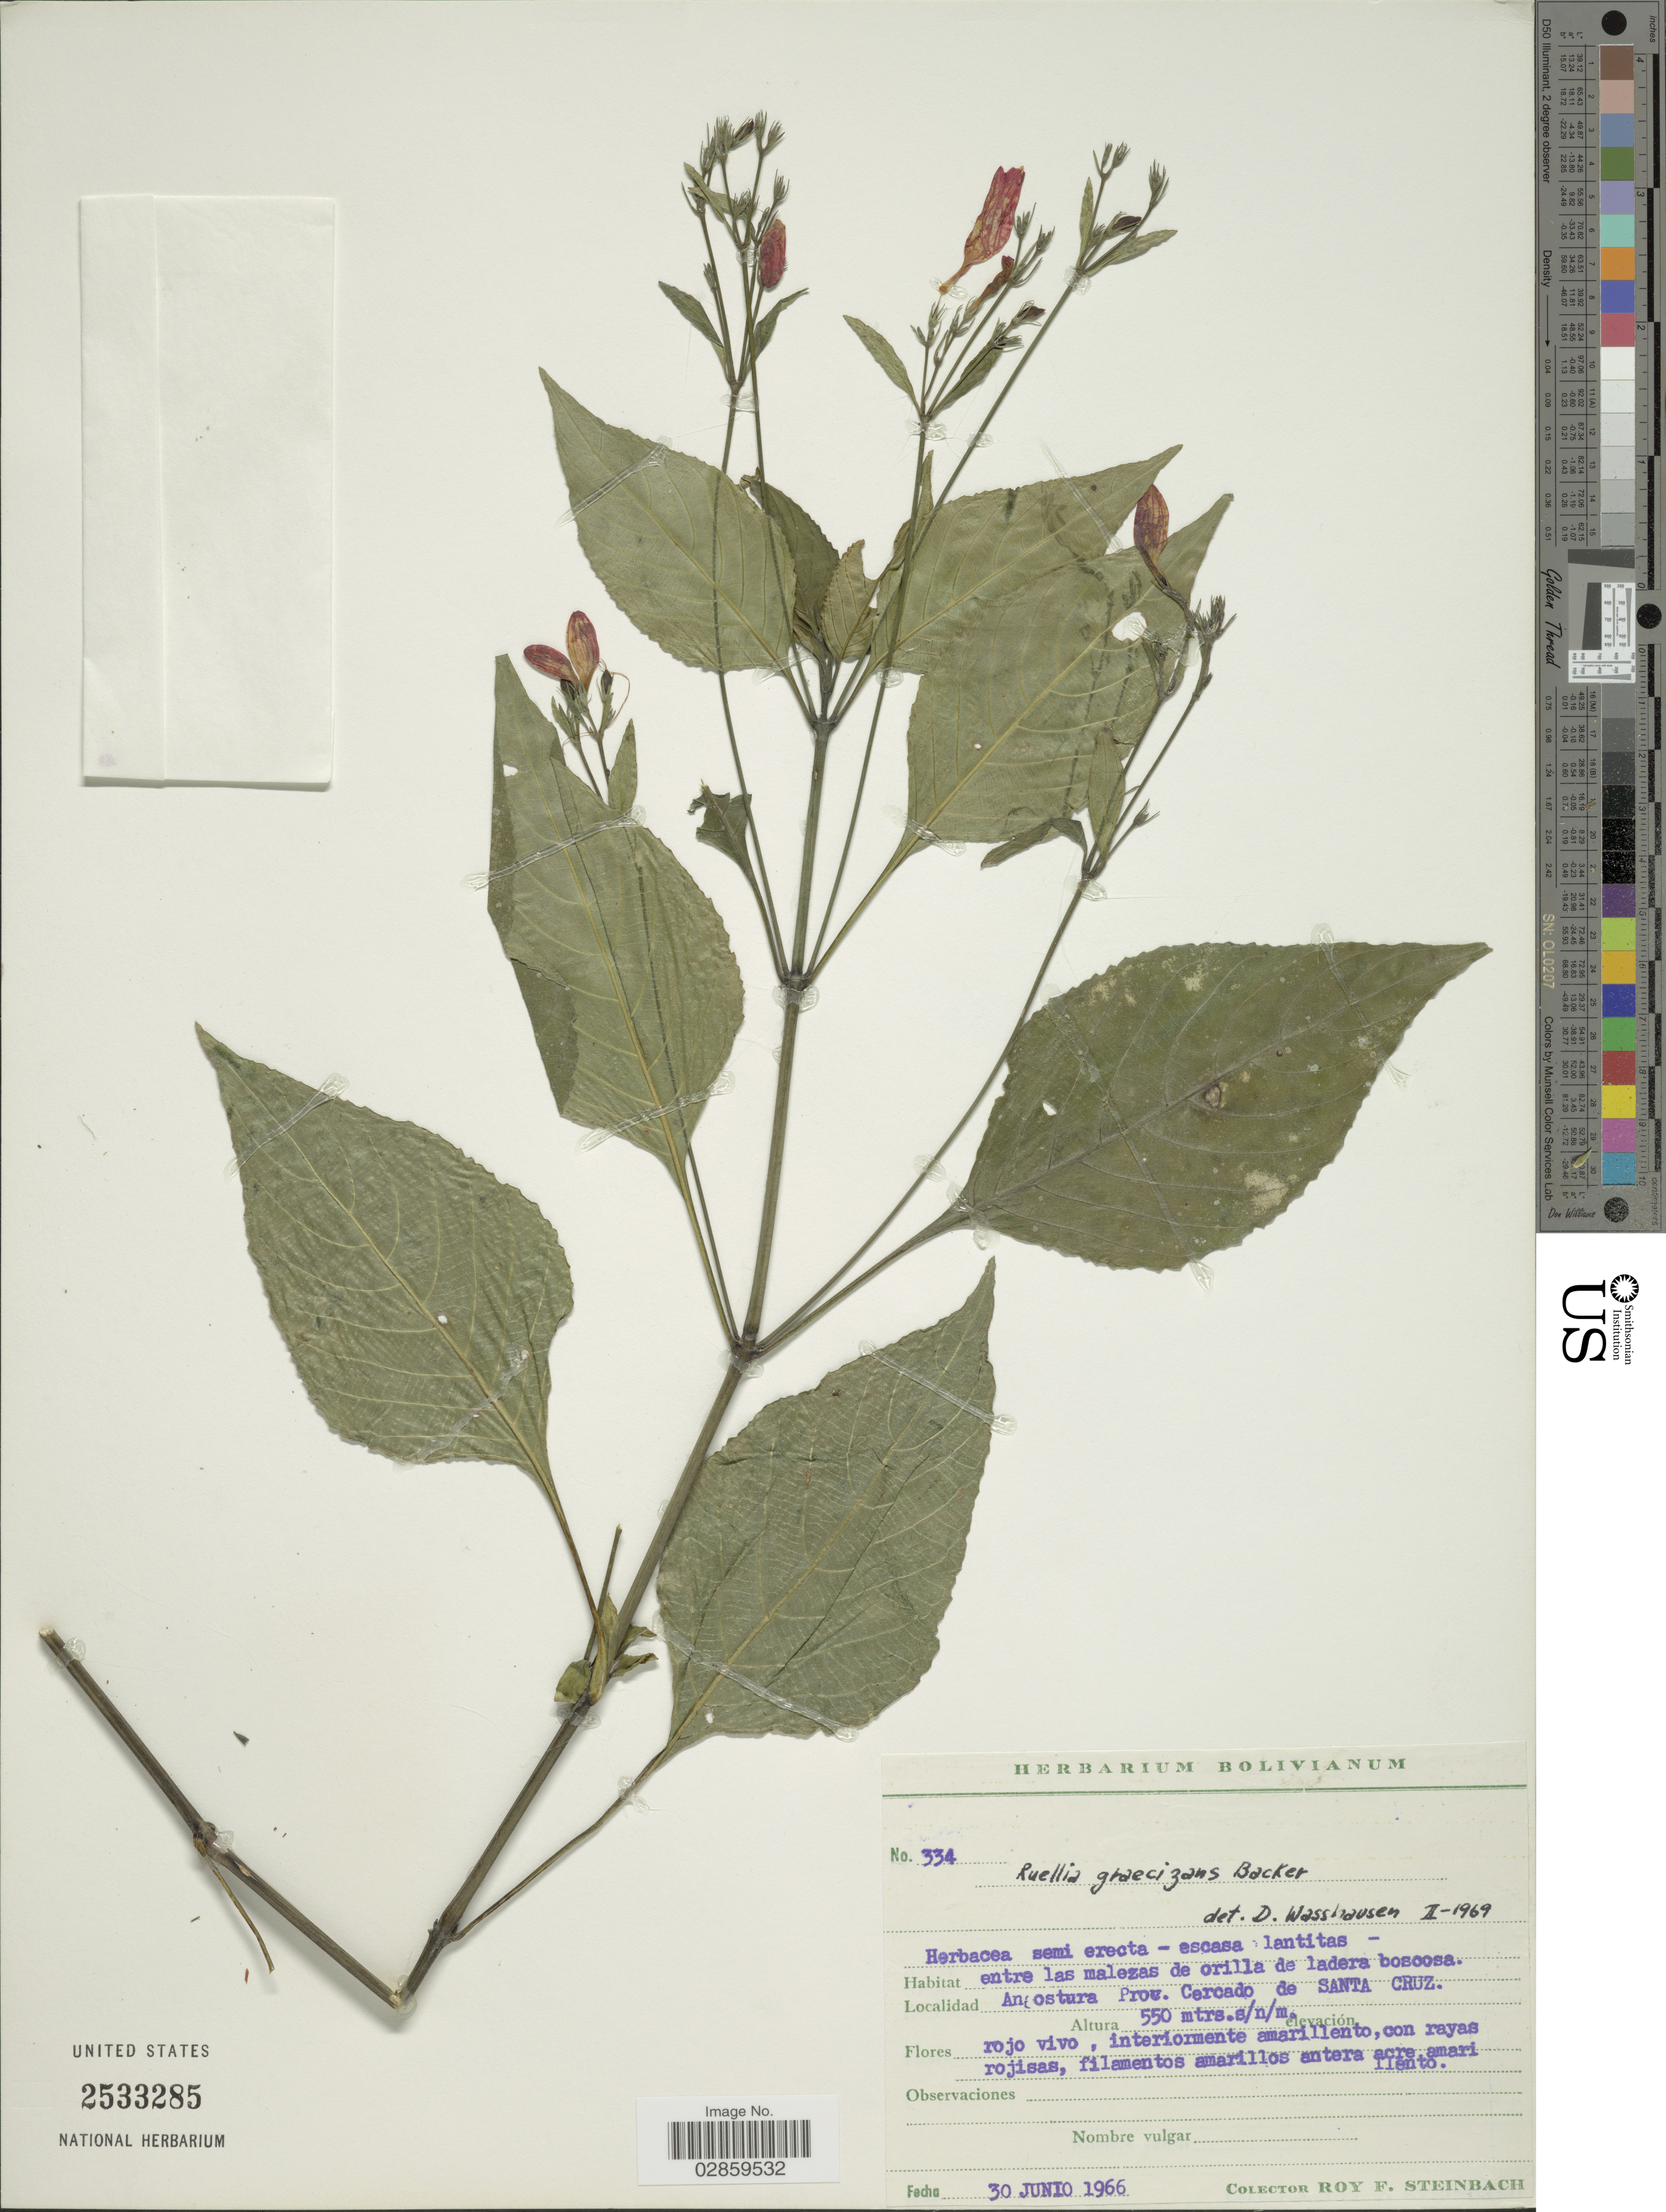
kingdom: Plantae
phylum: Tracheophyta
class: Magnoliopsida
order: Lamiales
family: Acanthaceae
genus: Ruellia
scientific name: Ruellia brevifolia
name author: (Pohl) C. Ezcurra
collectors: R. F. Steinbach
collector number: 334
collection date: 1966-06-30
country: Bolivia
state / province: Santa Cruz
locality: Angostura Prov. Cercado de Santa Cruz.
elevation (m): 550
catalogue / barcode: US 2533285